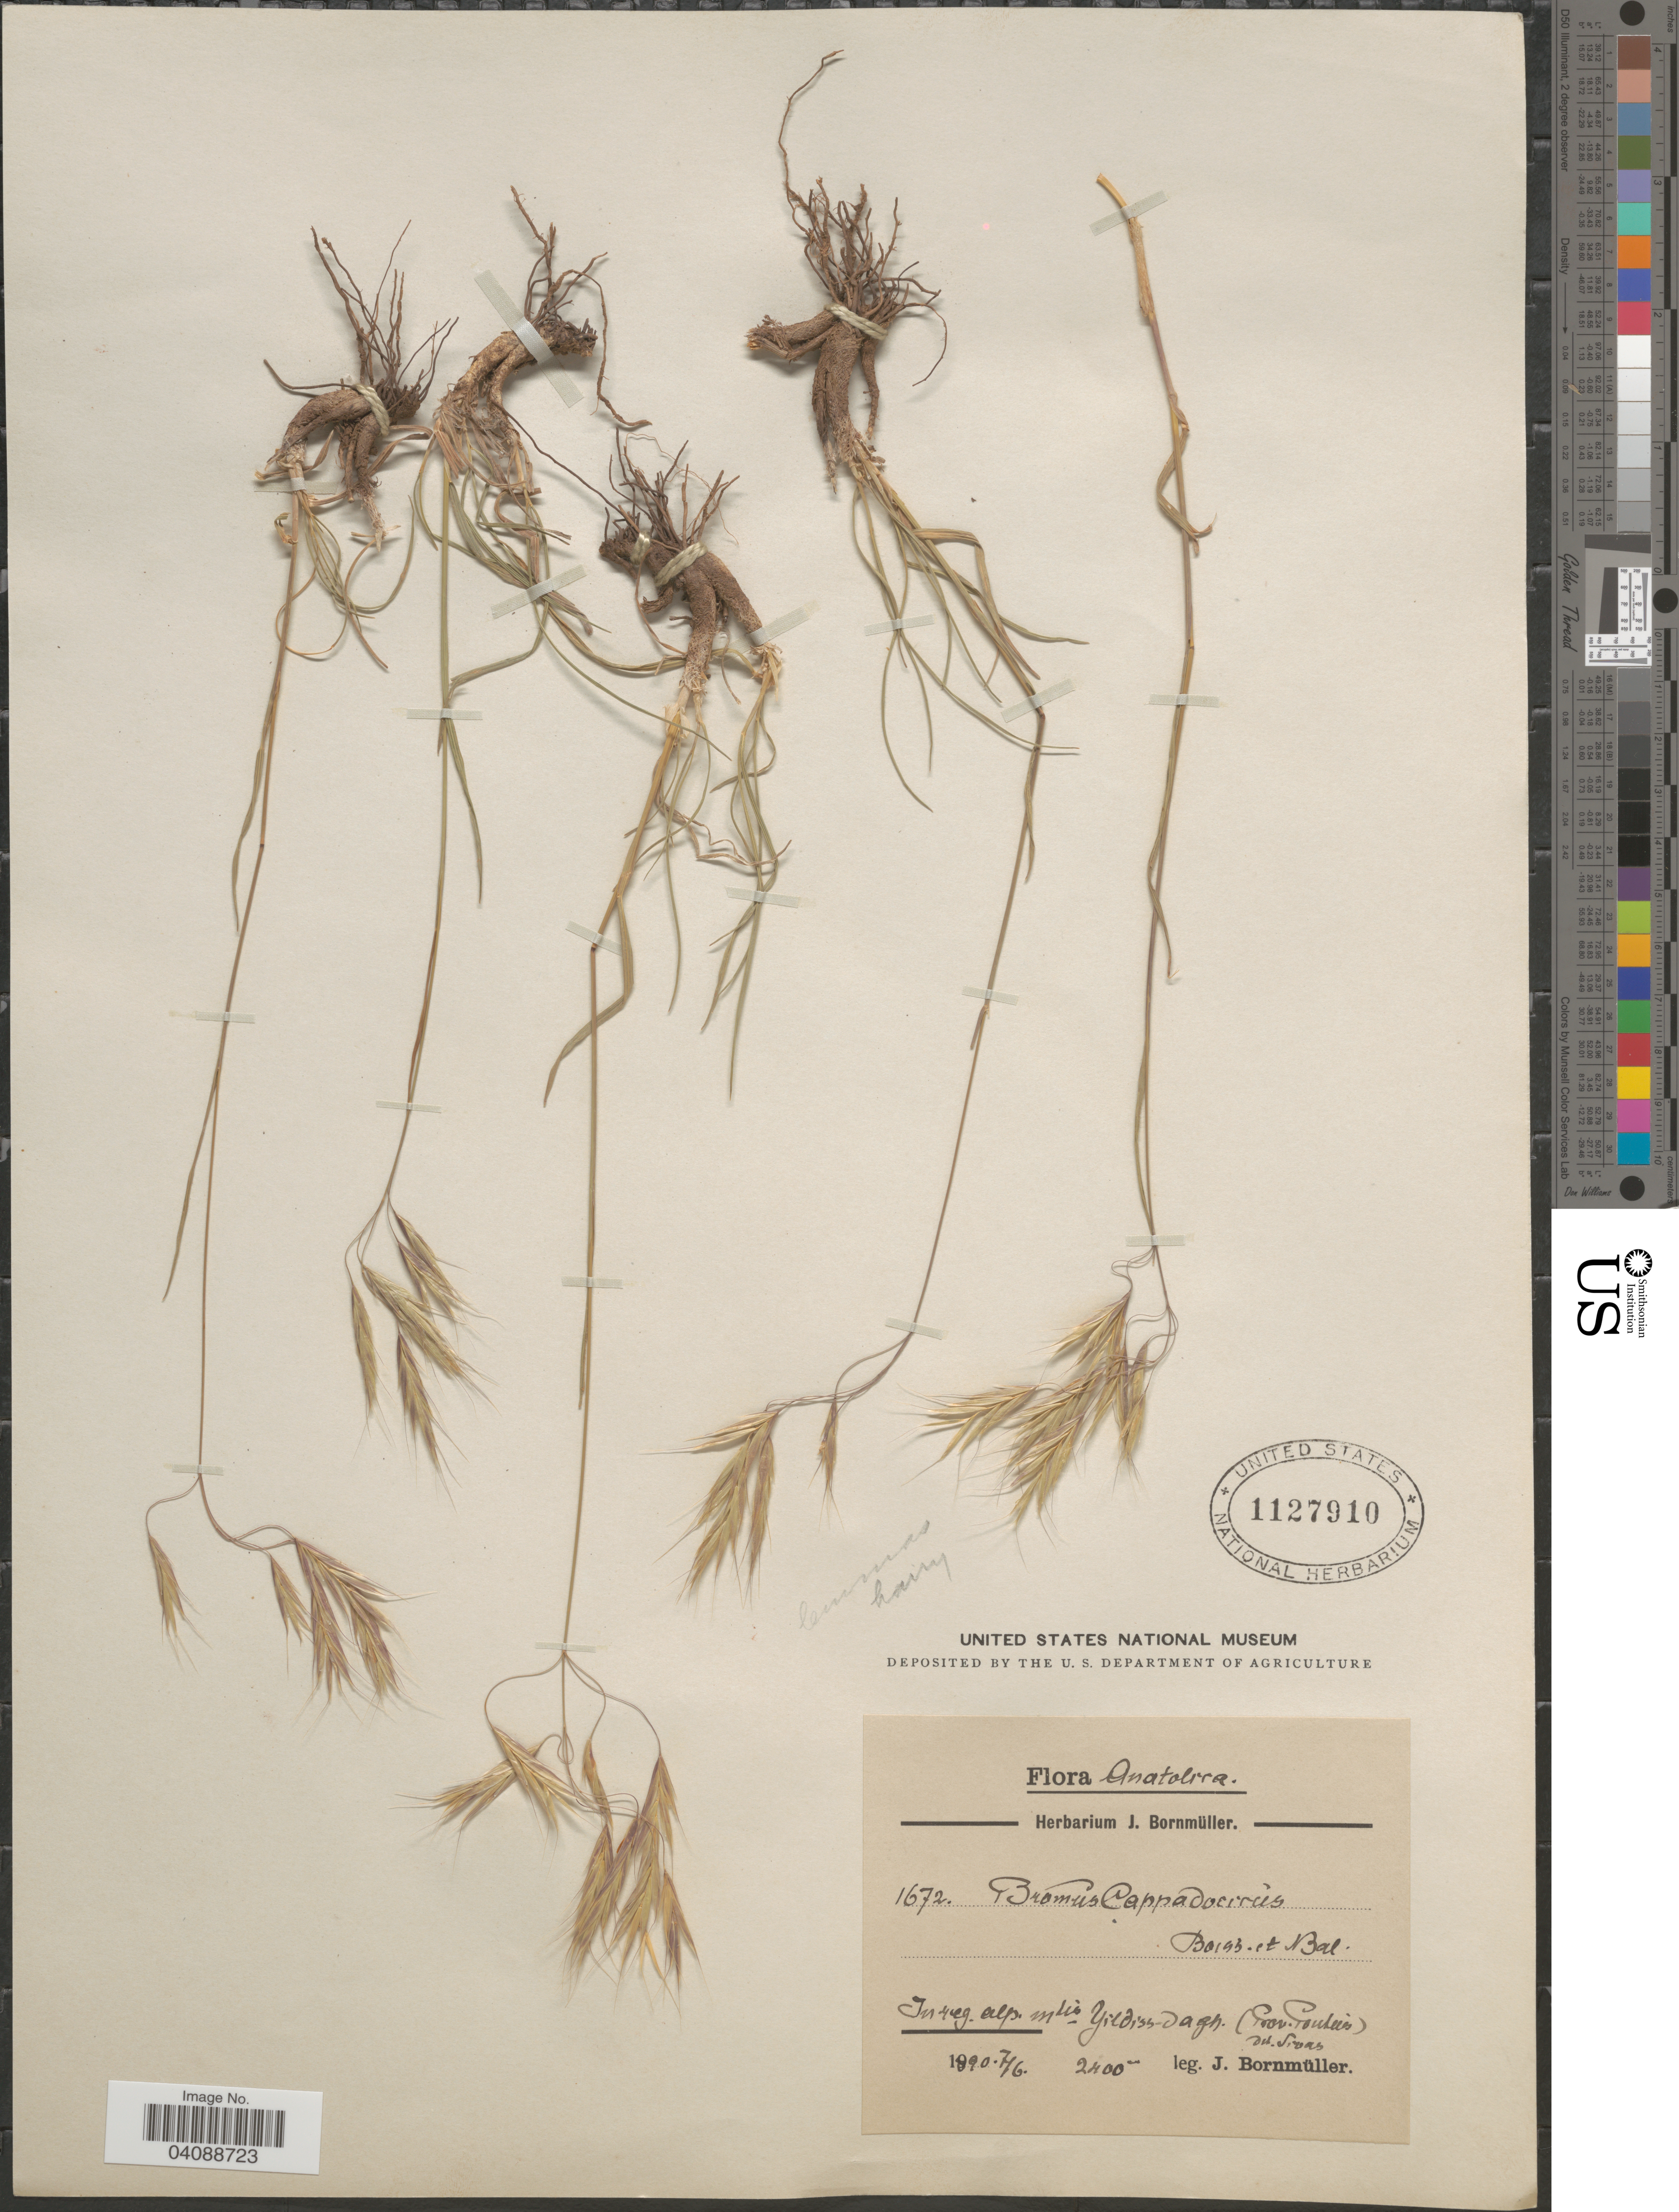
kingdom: Plantae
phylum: Tracheophyta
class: Liliopsida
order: Poales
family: Poaceae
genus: Bromus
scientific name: Bromus cappadocicus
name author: Boiss. & Balansa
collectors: J. Bornmüller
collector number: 1672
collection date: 1890-06-07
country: Turkey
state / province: Sivas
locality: Anatolica. In reg, alp. Mtis Yildiss-Dagh (Prov. Poulis) ad Sivas.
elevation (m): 2400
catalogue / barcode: US 1127910